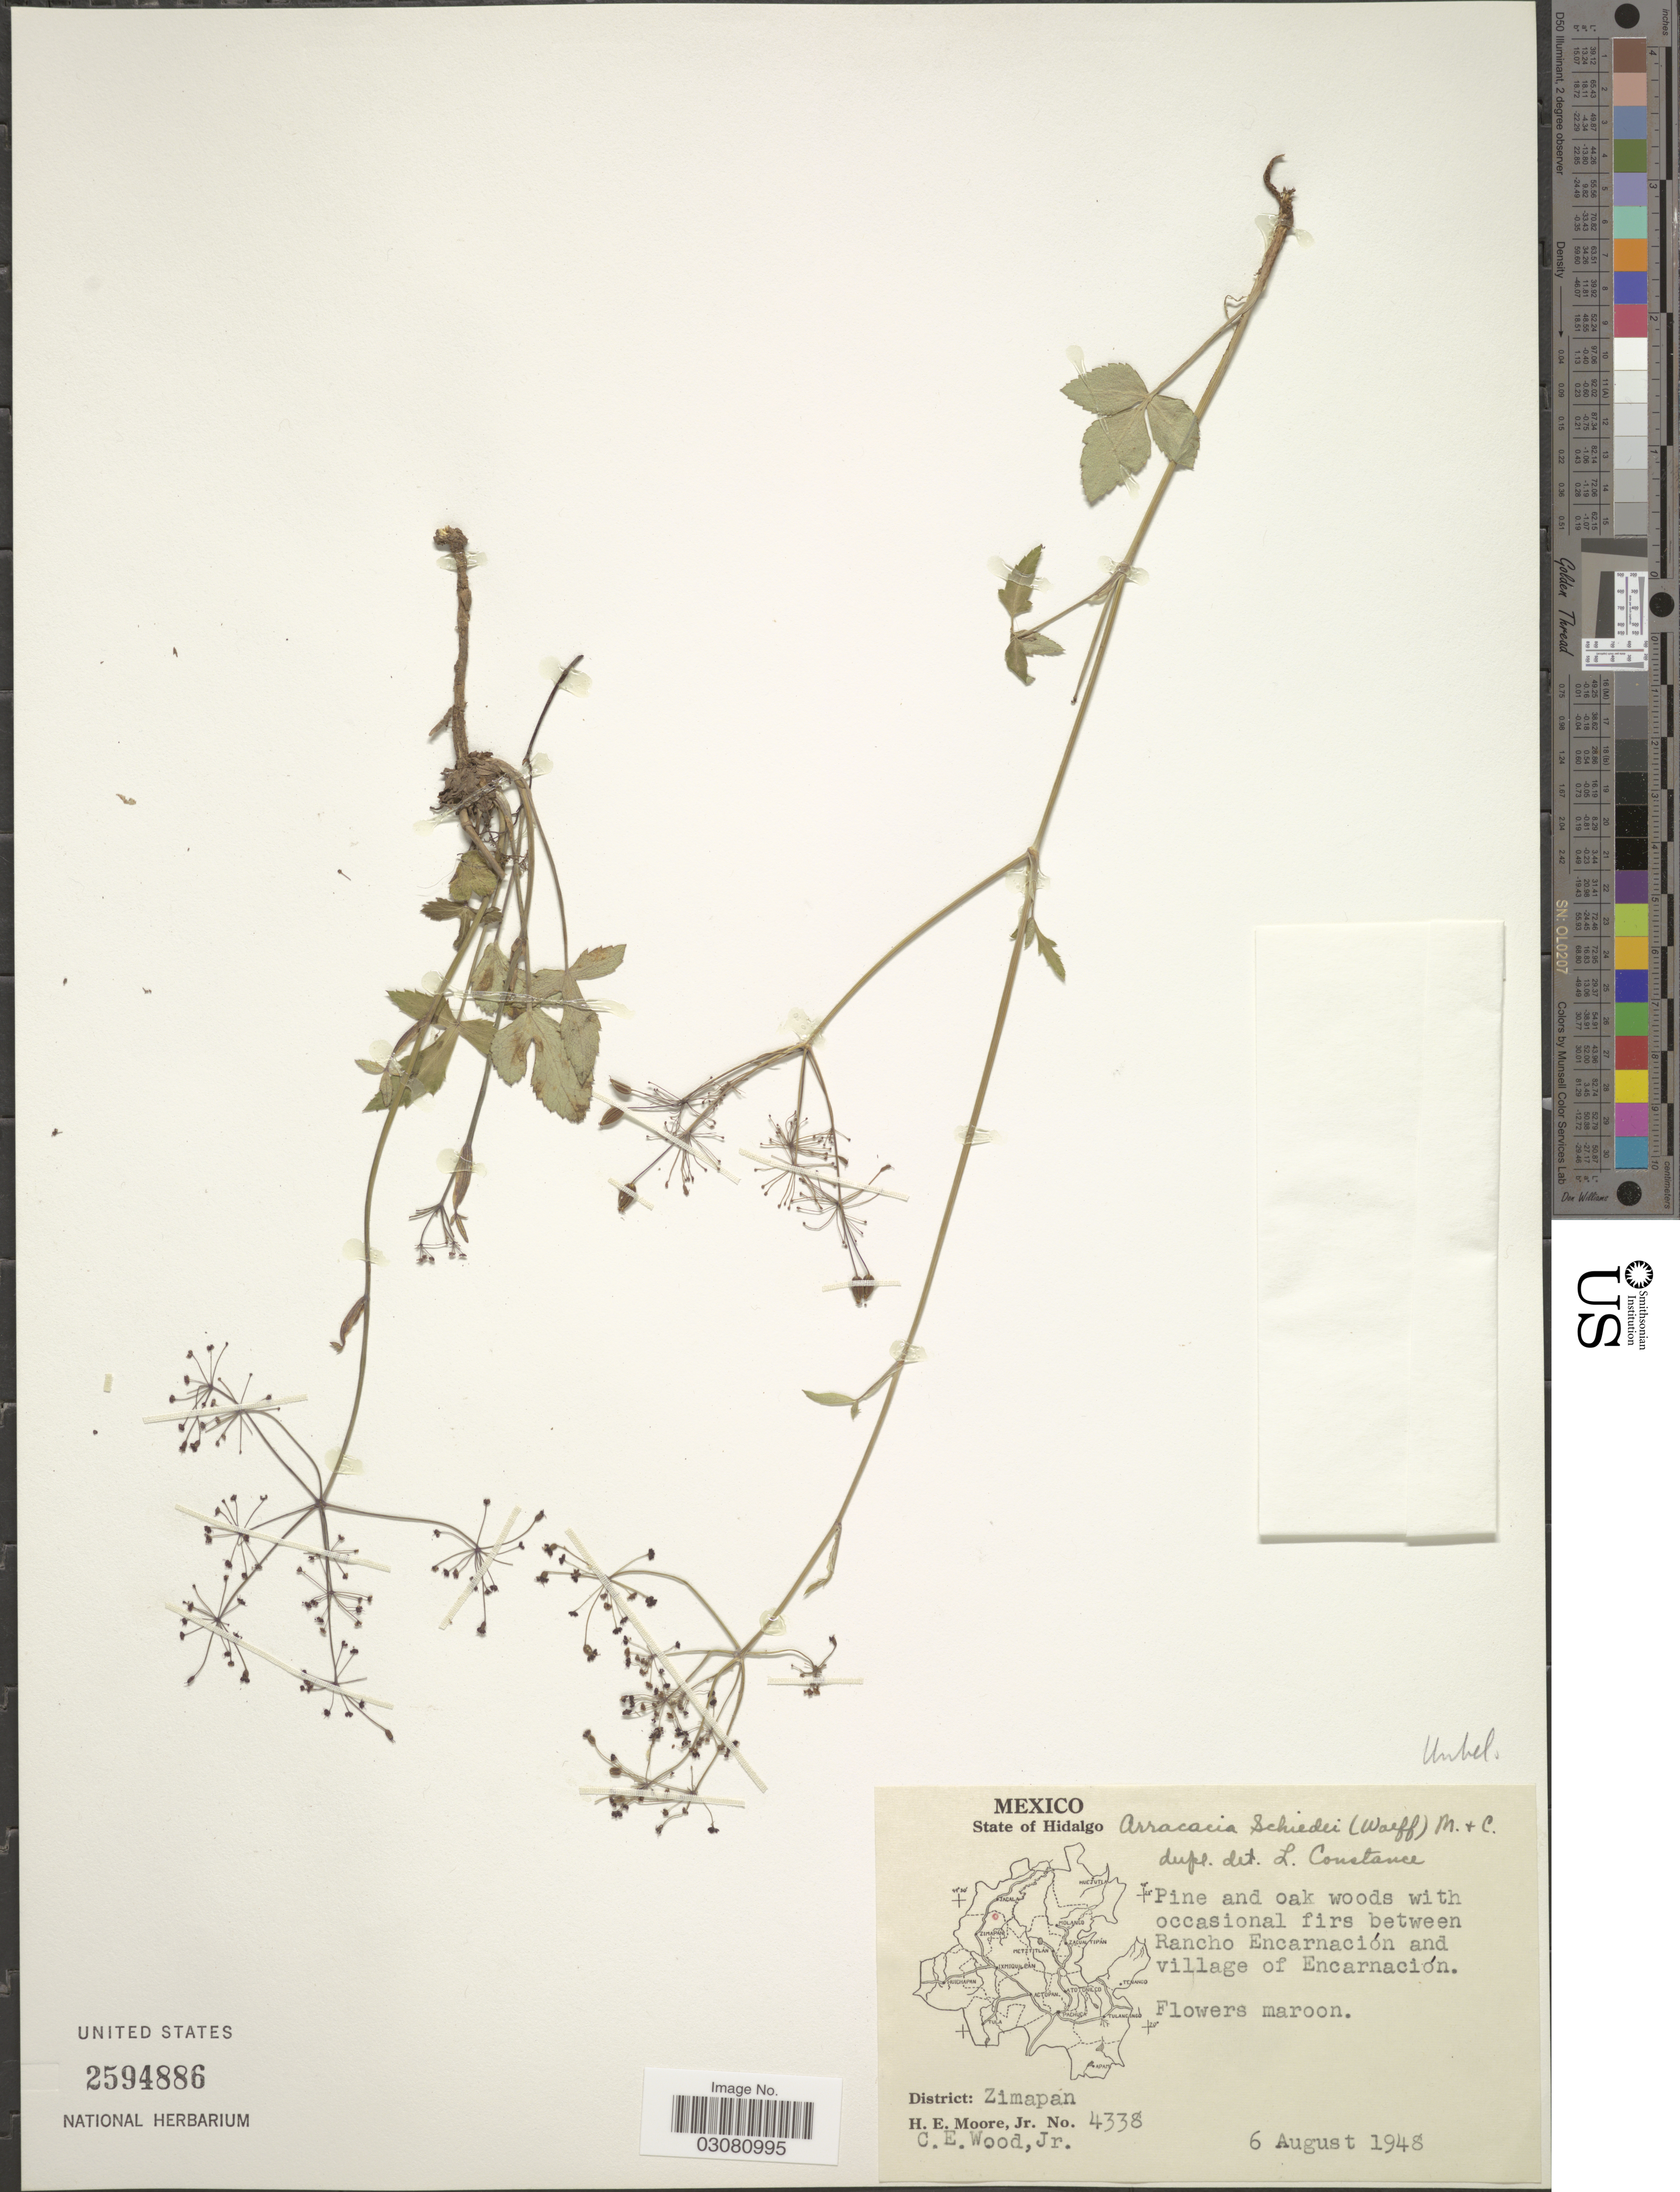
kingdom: Plantae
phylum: Tracheophyta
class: Magnoliopsida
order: Apiales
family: Apiaceae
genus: Arracacia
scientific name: Arracacia schiedei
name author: (H. Wolff) Mathias & Constance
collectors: H. Moore & C. Wood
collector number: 4338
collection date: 1948-08-06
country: Mexico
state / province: Hidalgo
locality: Pine and oak woods with occasional firs between Rancho Encarnación and village of Encarnación. District: Zimapan.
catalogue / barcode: US 2594886